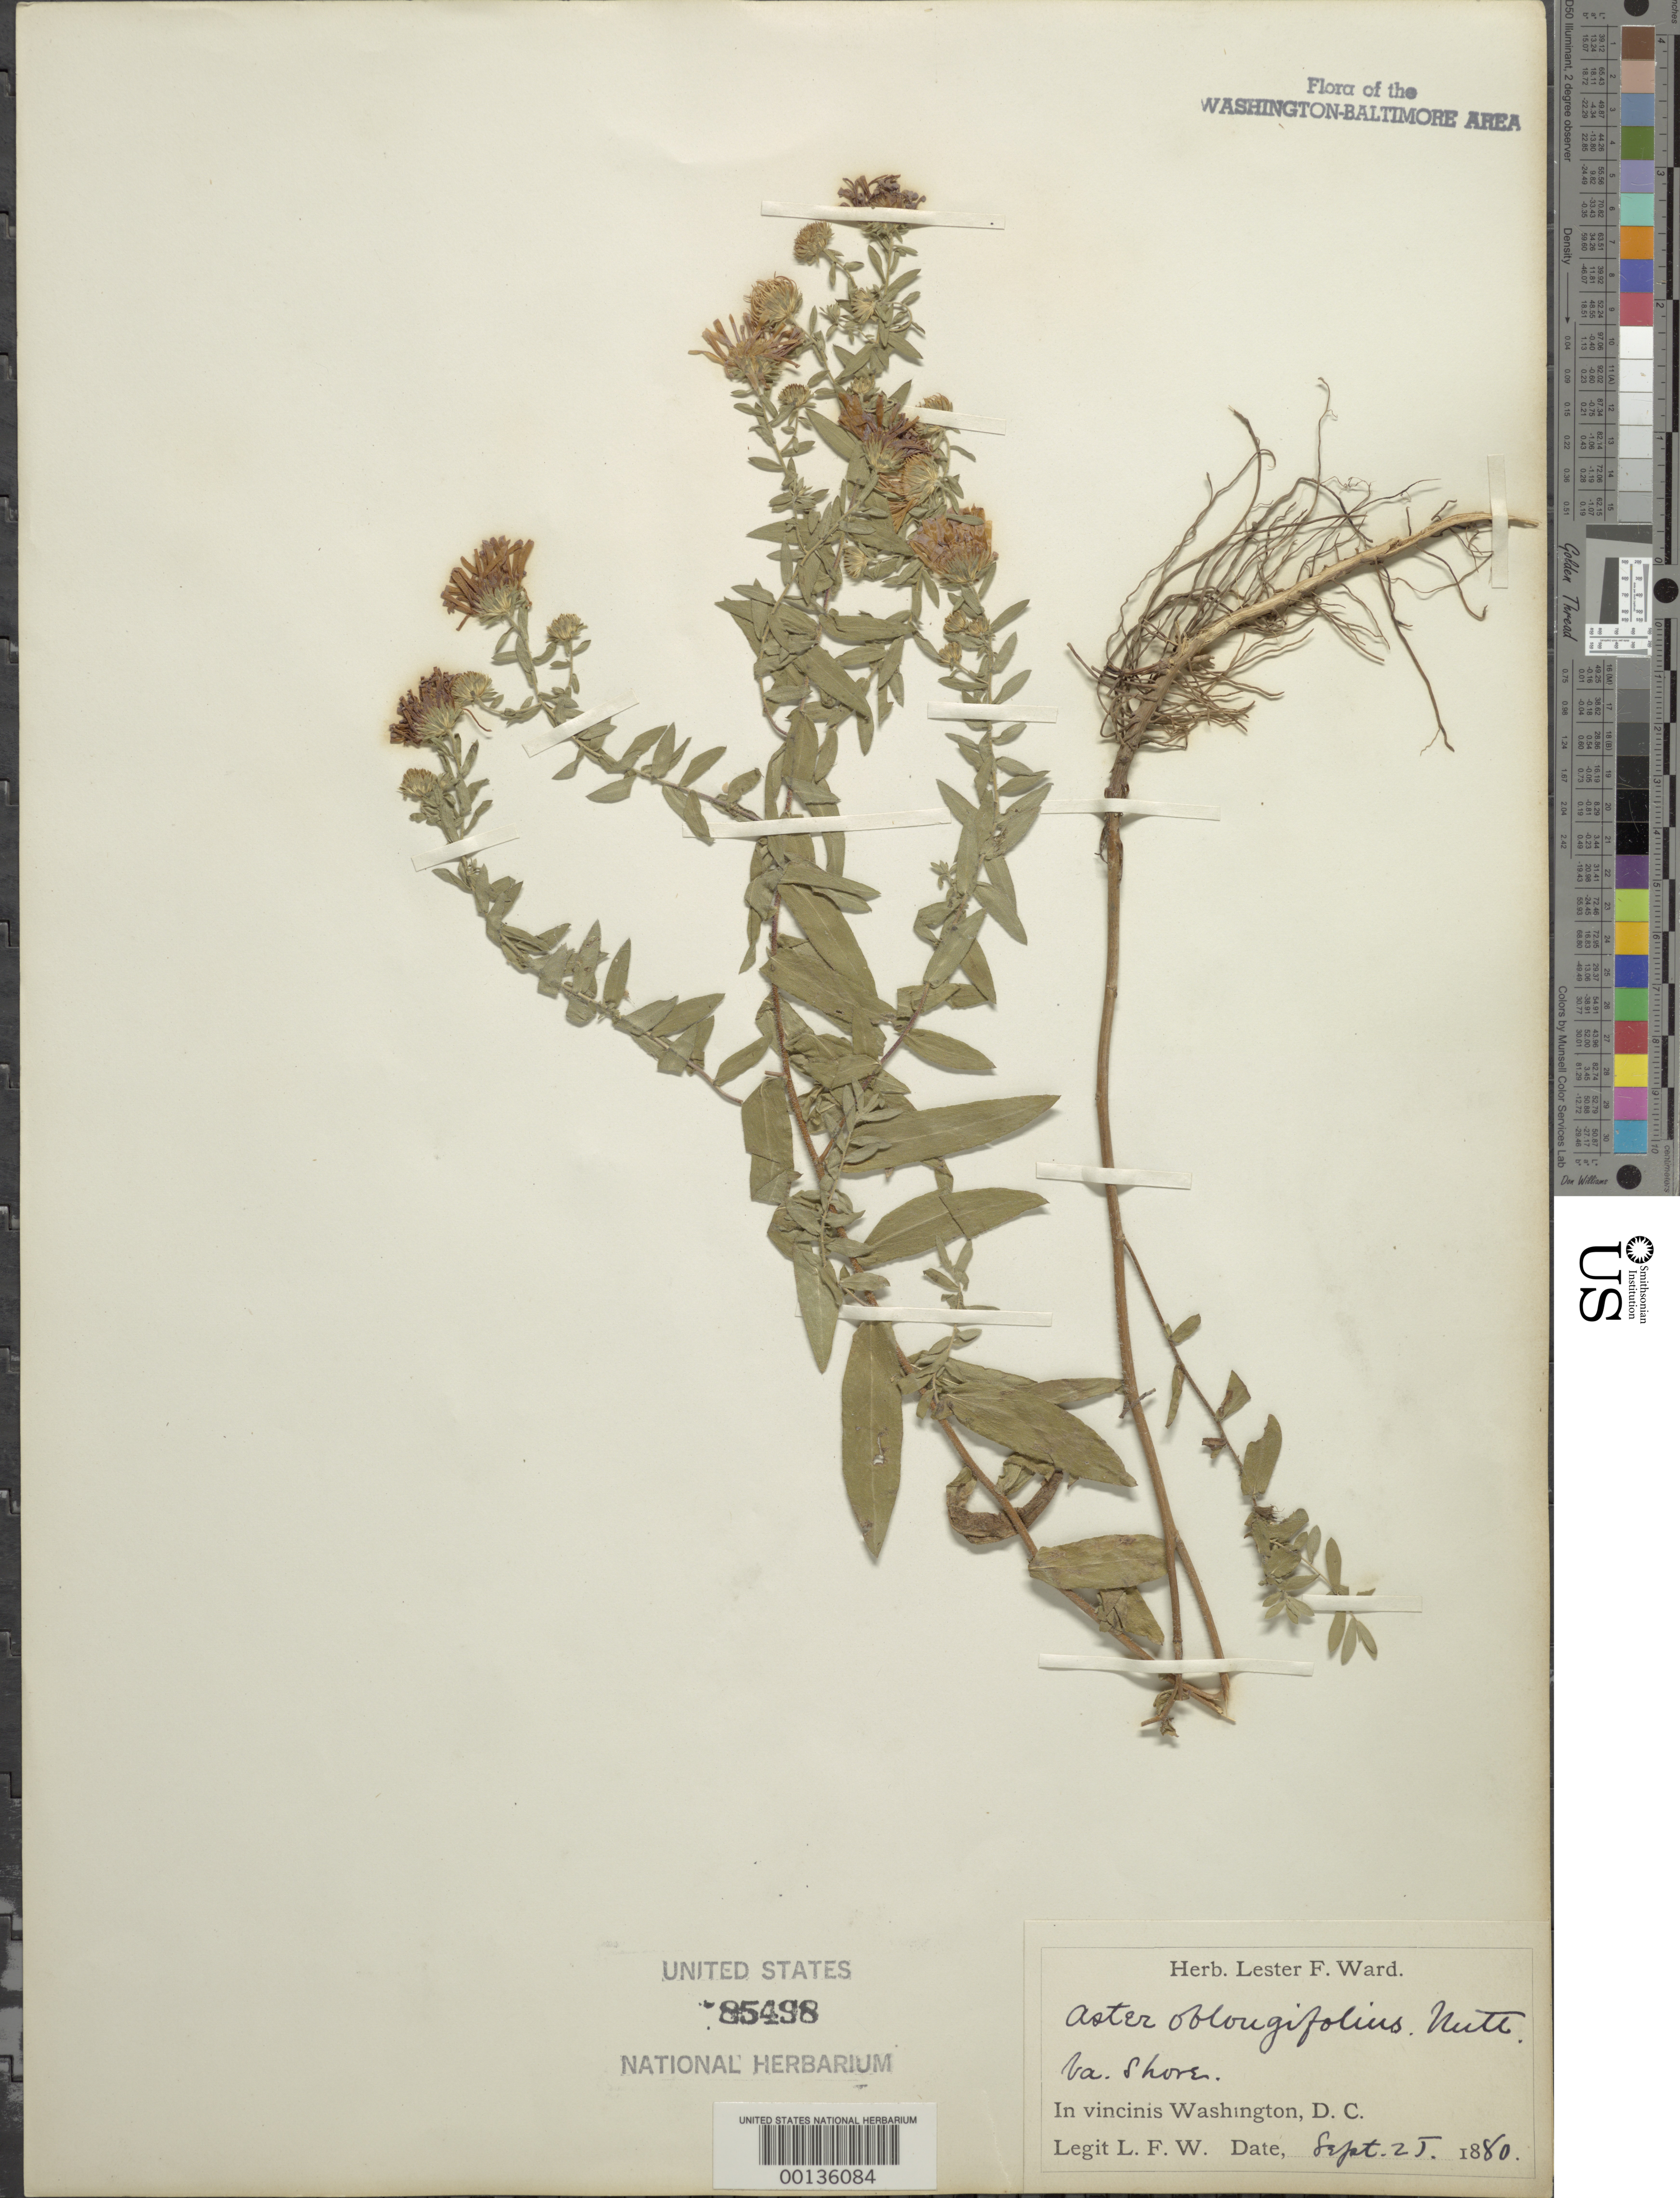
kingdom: Plantae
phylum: Tracheophyta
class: Magnoliopsida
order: Asterales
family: Asteraceae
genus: Symphyotrichum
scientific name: Symphyotrichum oblongifolium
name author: (Nutt.) G.L. Nesom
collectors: L. F. Ward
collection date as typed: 25 Sep 1880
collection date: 1880-09-25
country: United States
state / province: Virginia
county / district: Fairfax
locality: West Falls Church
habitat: Shore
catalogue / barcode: US 85498